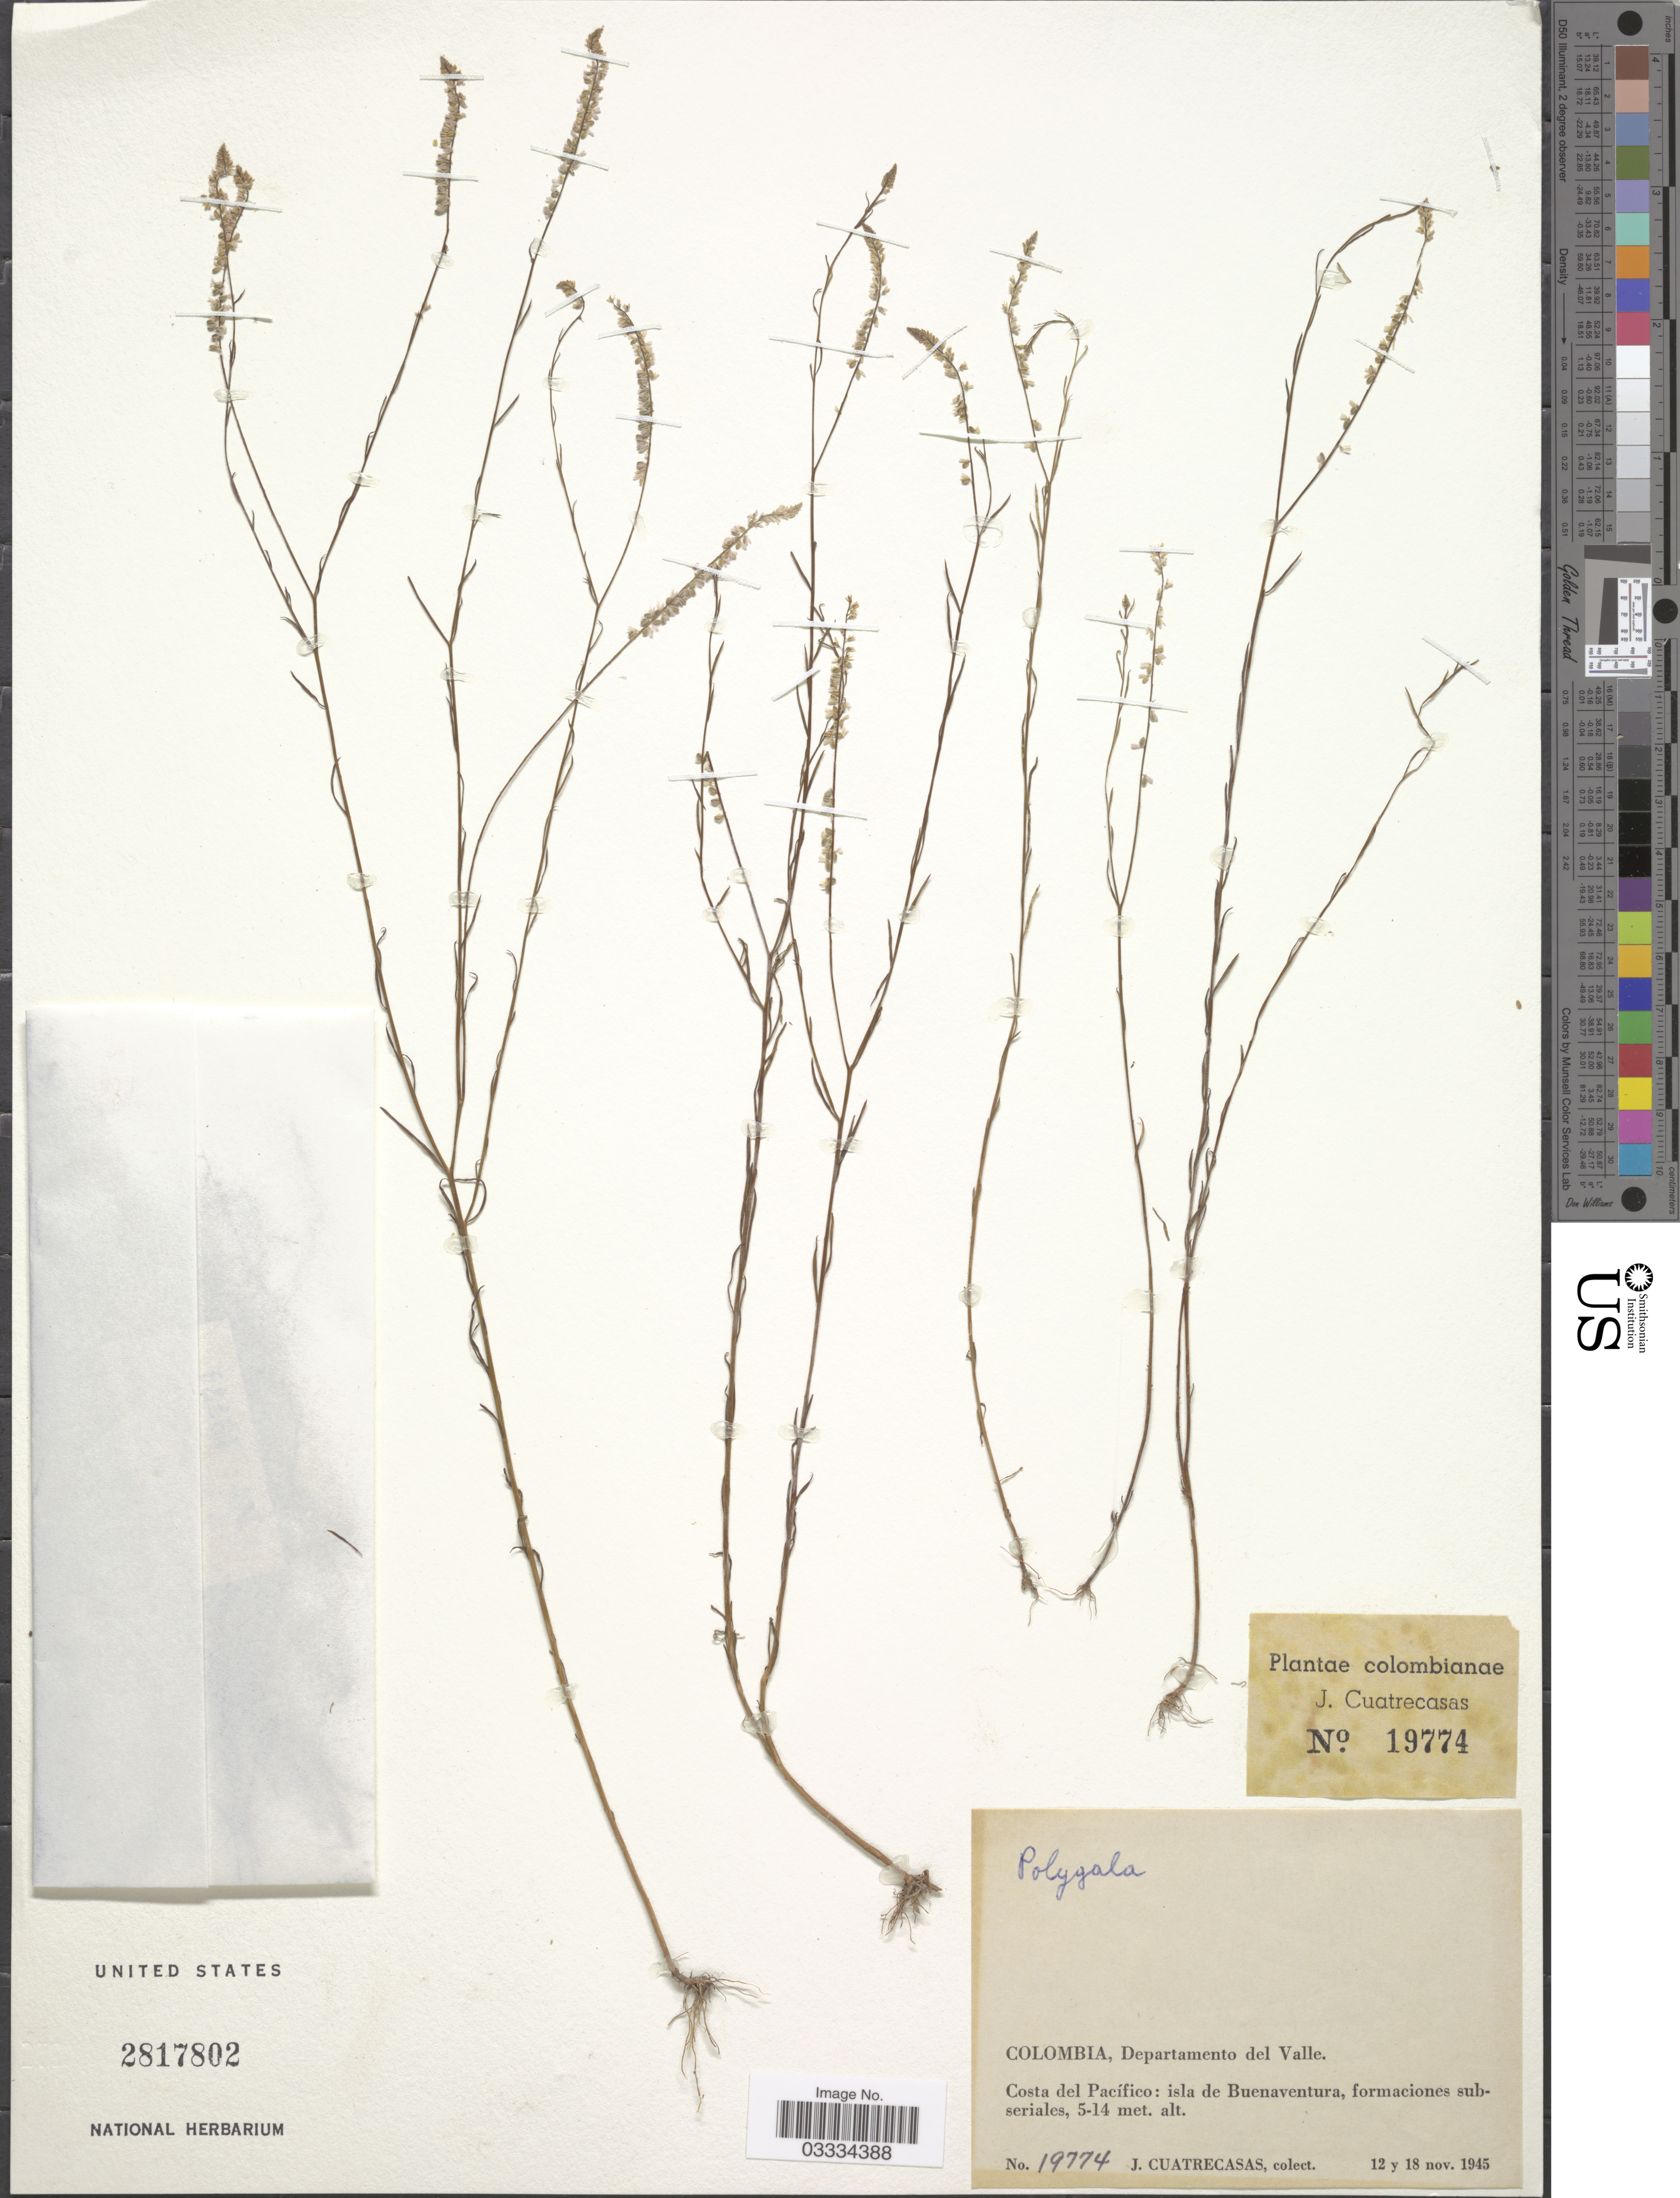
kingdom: Plantae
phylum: Tracheophyta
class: Magnoliopsida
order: Fabales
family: Polygalaceae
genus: Polygala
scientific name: Polygala sp.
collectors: J. Cuatrecasas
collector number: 19774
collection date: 1945-11-12/1945-11-18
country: Colombia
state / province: Valle del Cauca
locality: Departamento del Valle. Costa del Pacífico: isla de Buenaventura, formaciones suberiales.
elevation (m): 5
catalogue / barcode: US 2817802